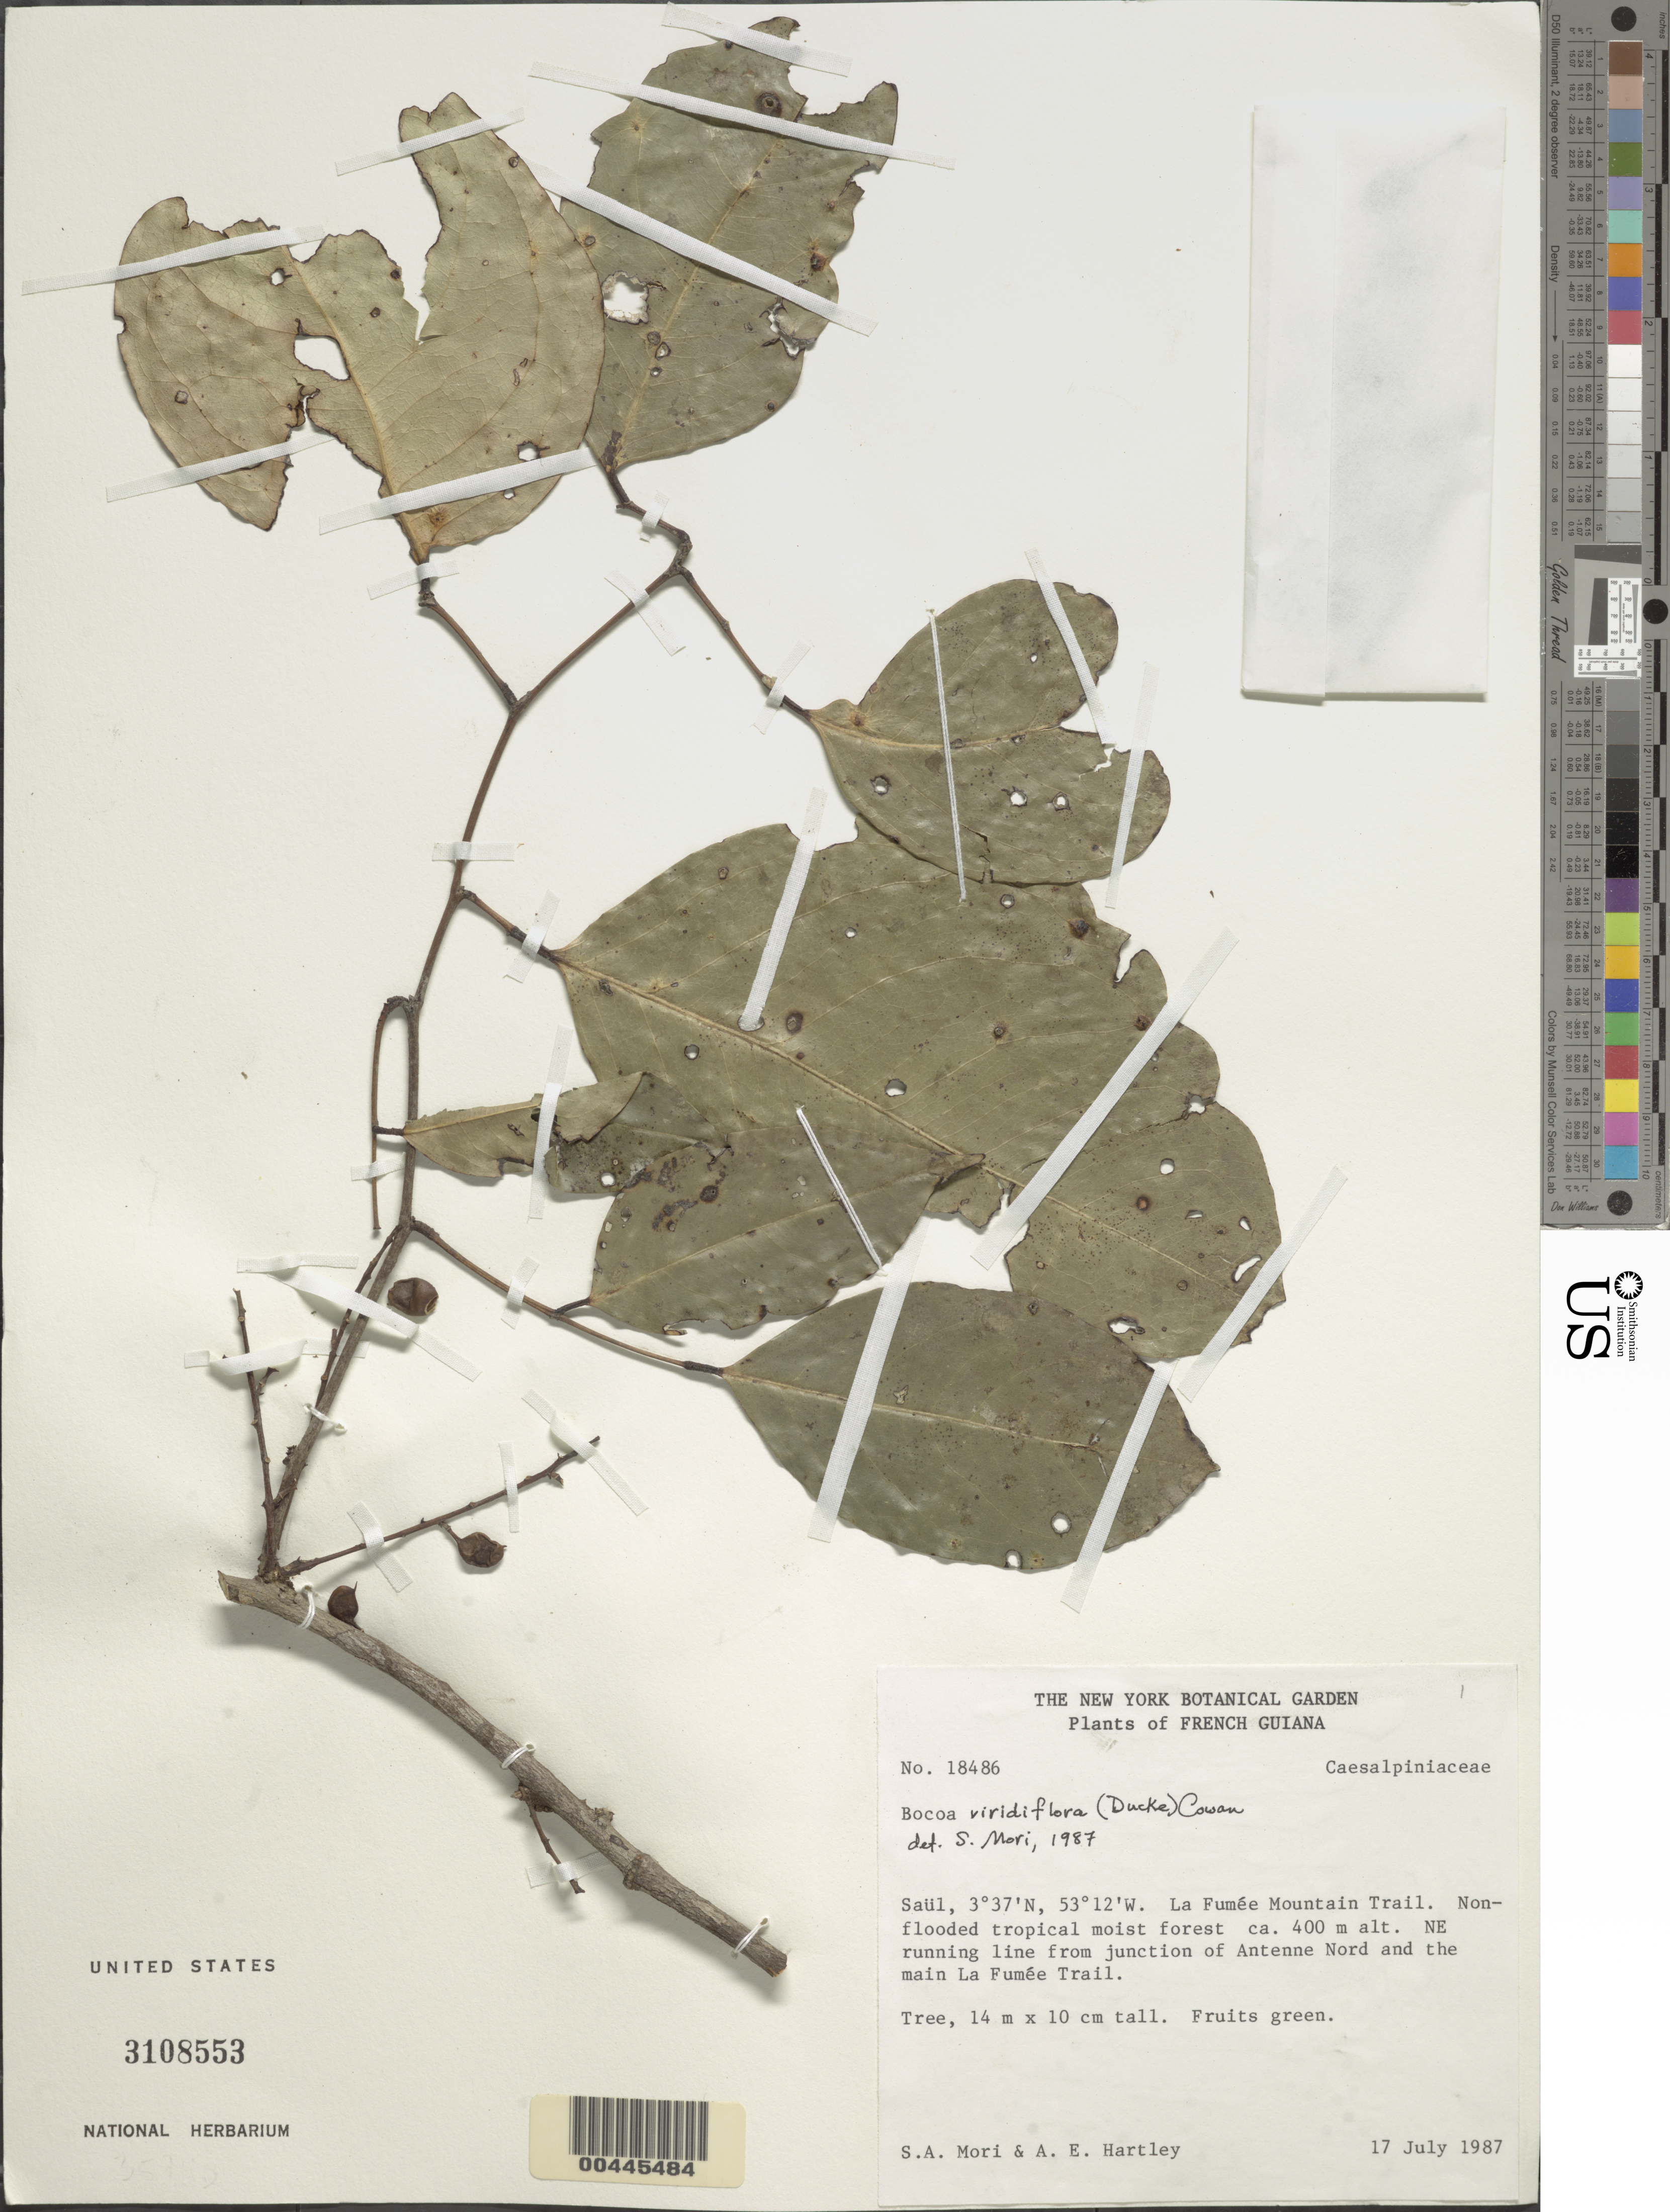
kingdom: Plantae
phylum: Tracheophyta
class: Magnoliopsida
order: Fabales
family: Fabaceae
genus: Bocoa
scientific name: Bocoa viridiflora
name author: (Ducke) R.S. Cowan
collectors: S. Mori & A. E. Hartley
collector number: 18486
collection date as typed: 17 Jul 1987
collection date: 1987-07-17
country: French Guiana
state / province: Saint-Laurent-du-Maroni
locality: Saul, la fumee mountain trail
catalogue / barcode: US 3108553